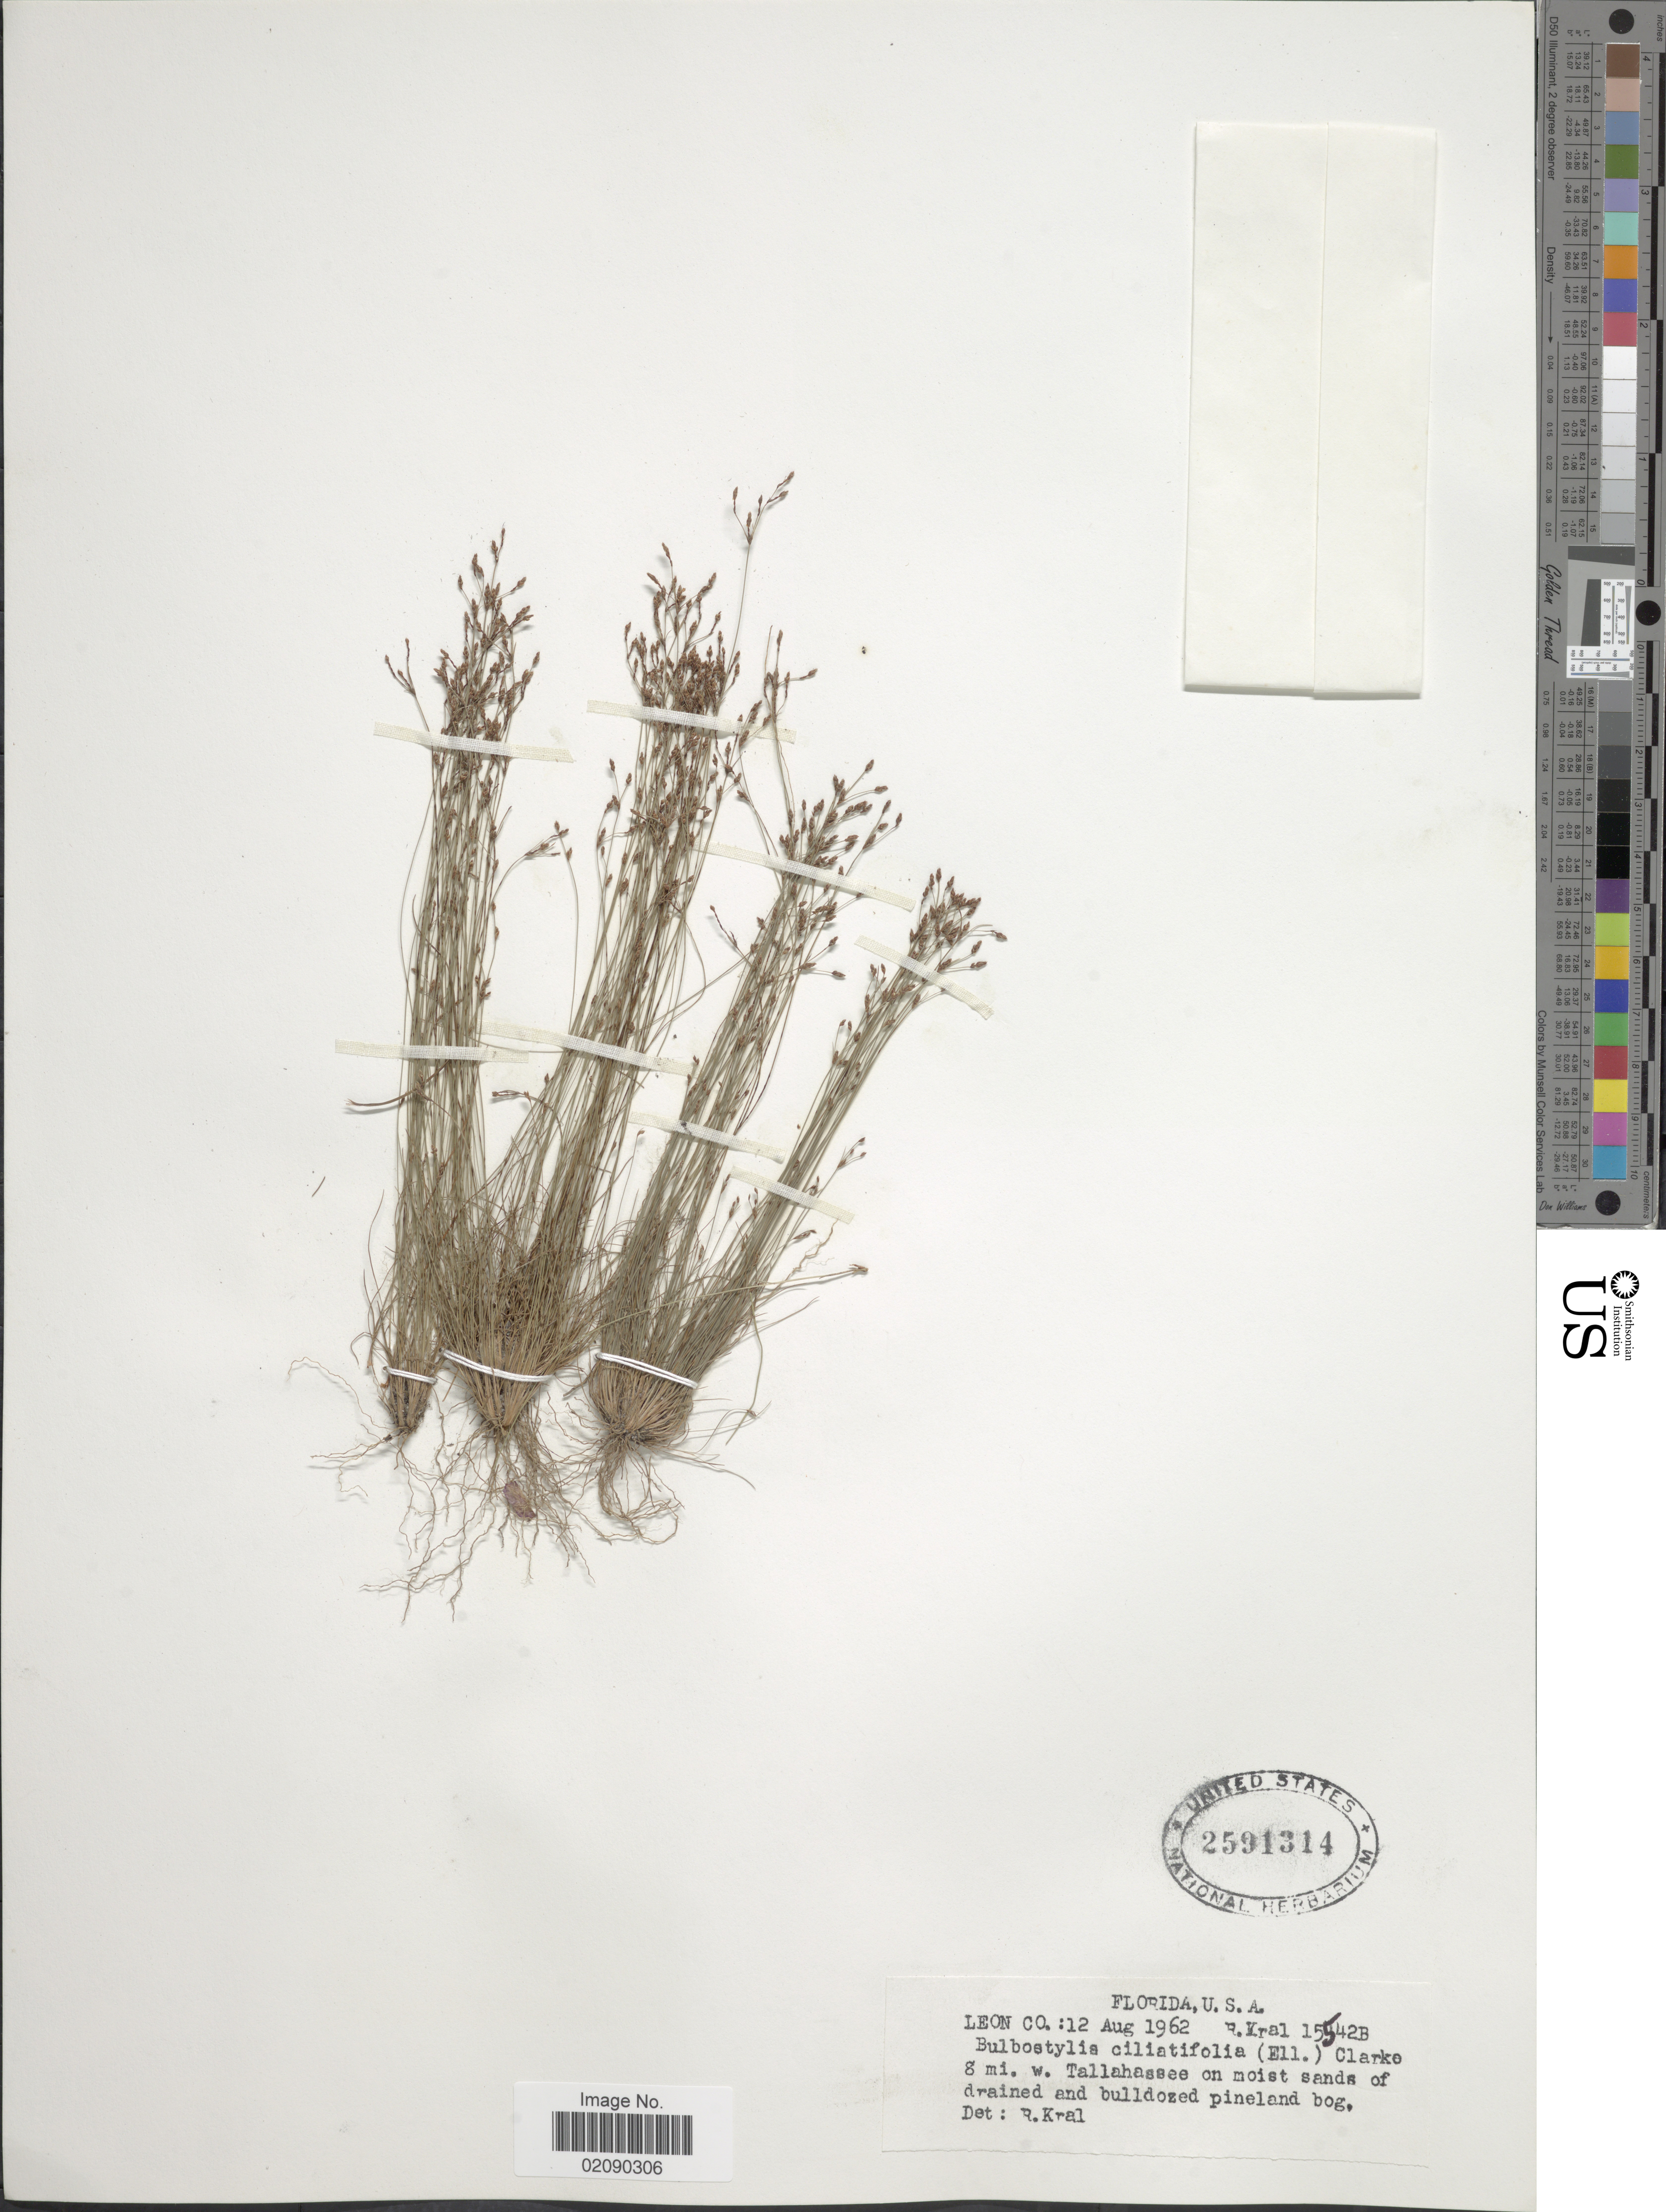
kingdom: Plantae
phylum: Tracheophyta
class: Liliopsida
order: Poales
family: Cyperaceae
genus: Bulbostylis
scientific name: Bulbostylis ciliatifolia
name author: (Elliott) Fernald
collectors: R. Kral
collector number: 15542B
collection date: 1962-08-12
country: United States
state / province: Florida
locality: Leon Co. 8 mi. w. Tallahassee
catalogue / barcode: US 2591314